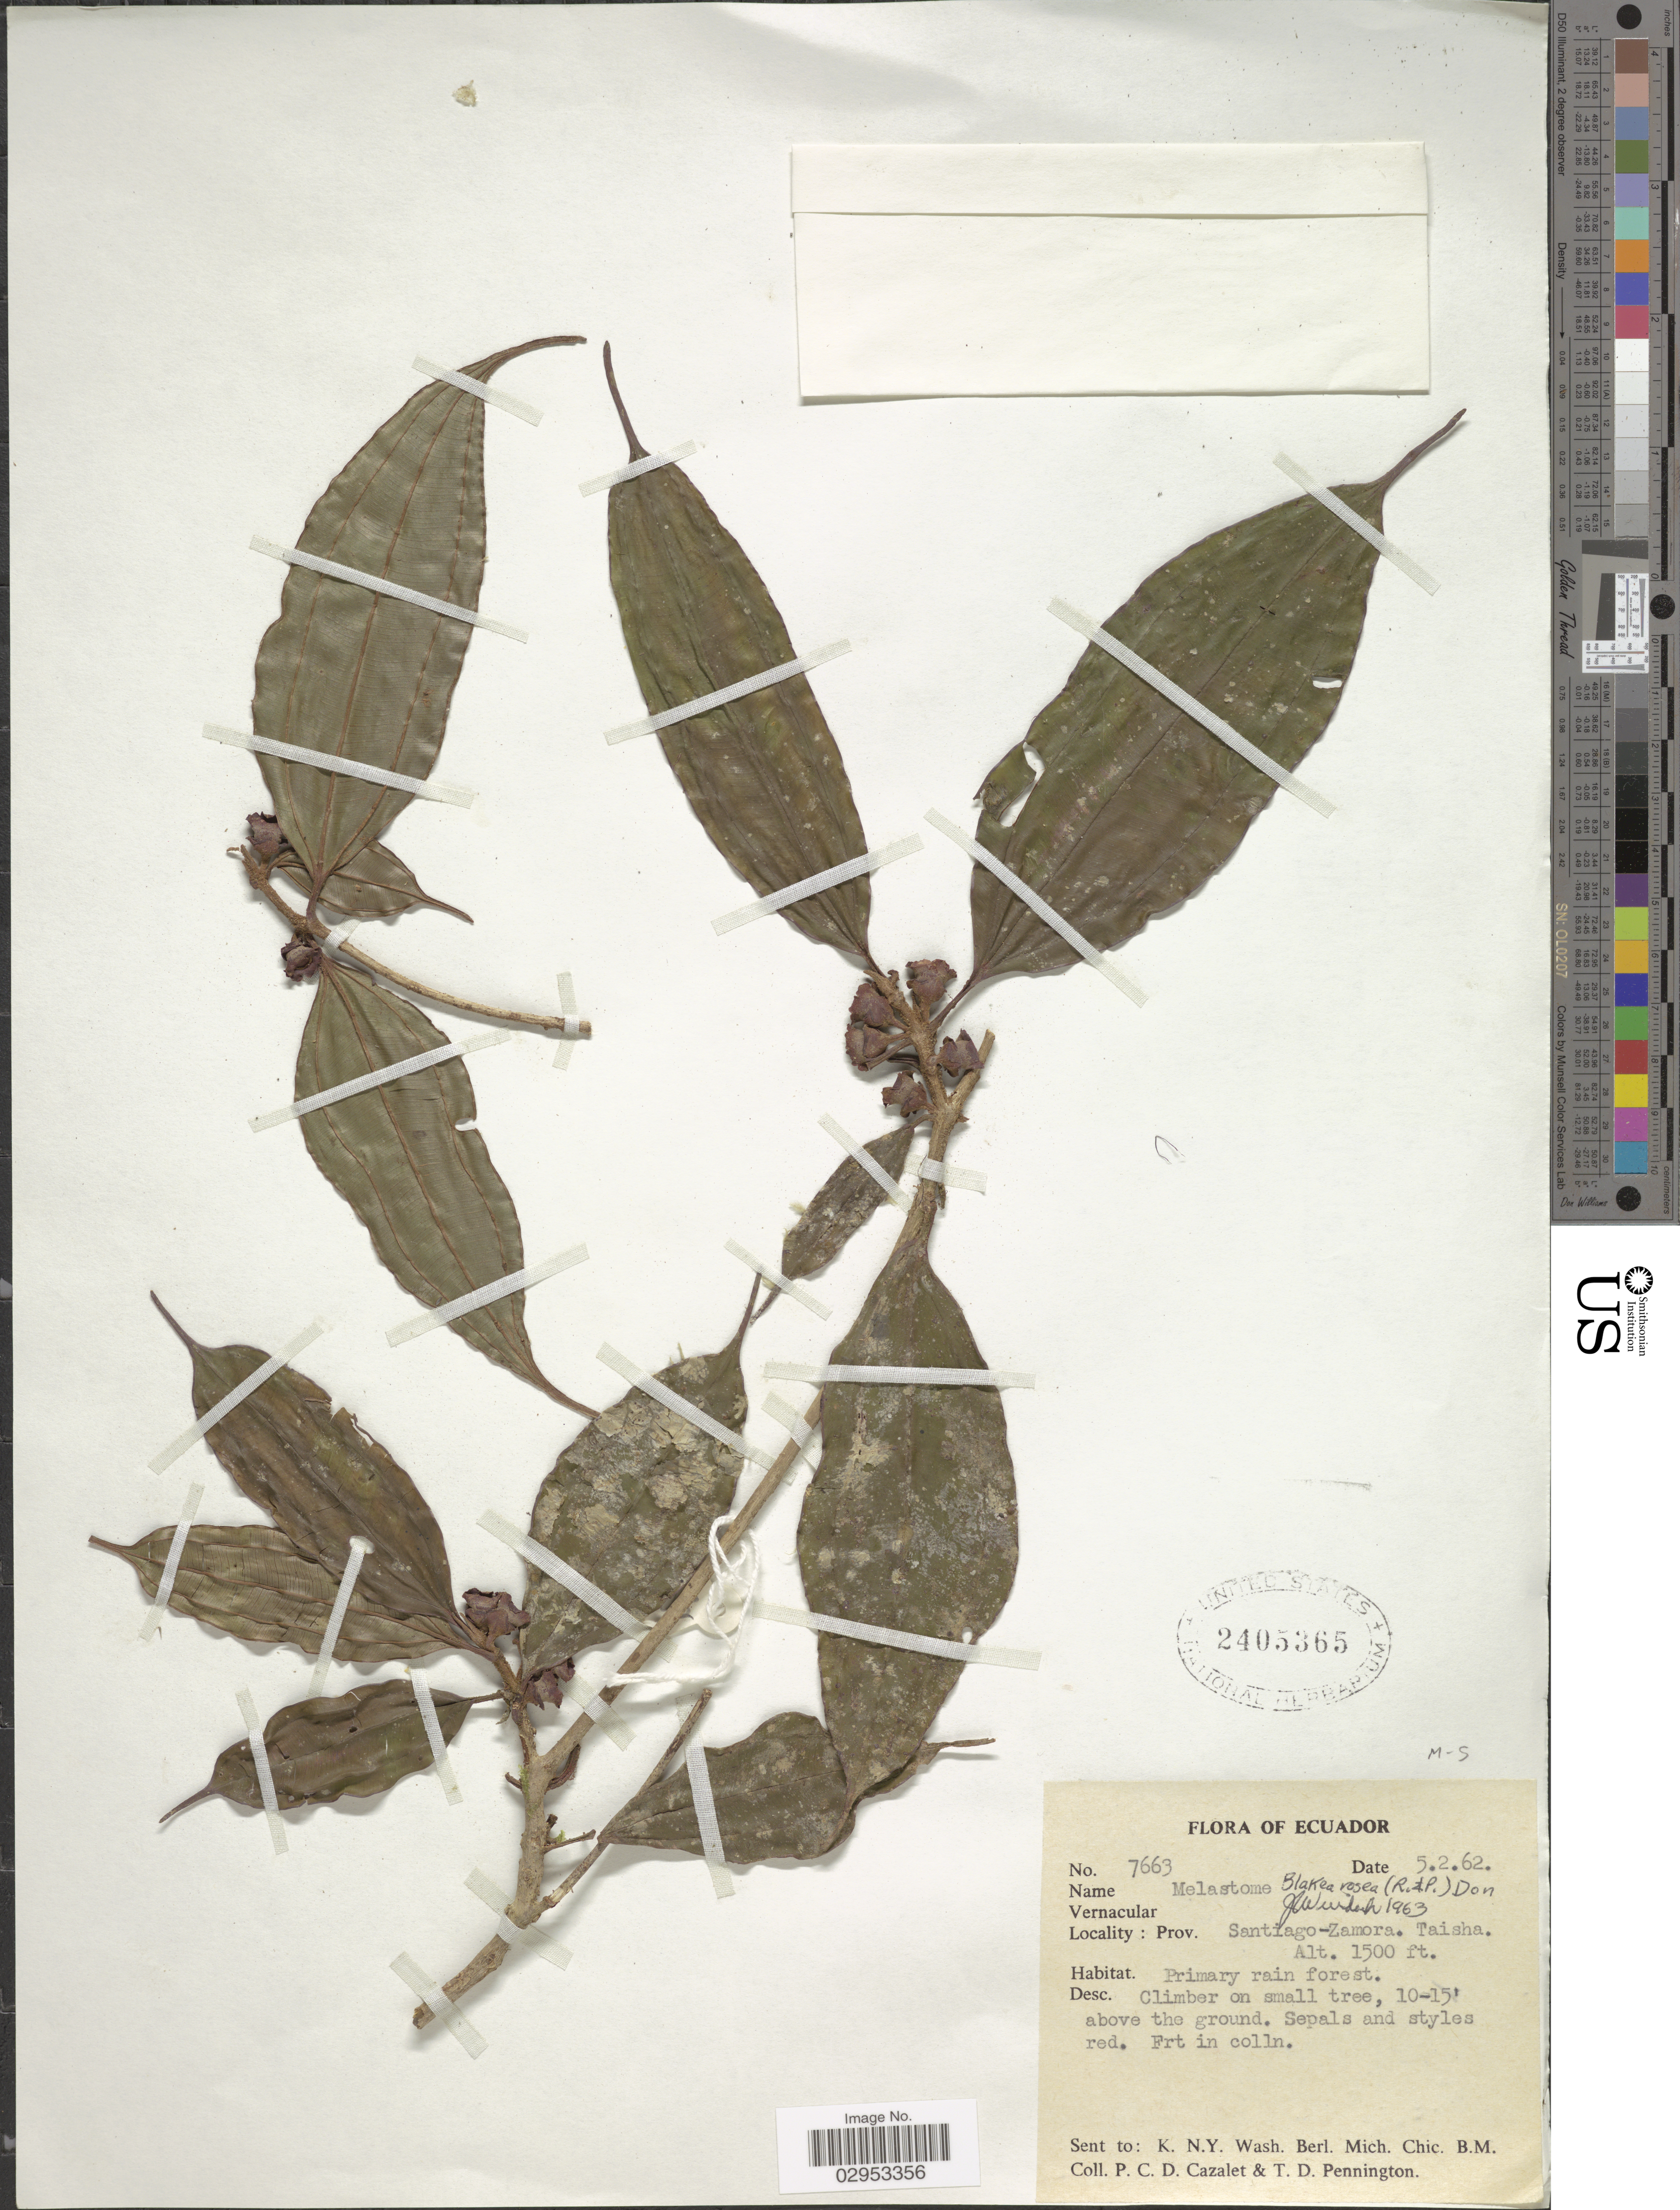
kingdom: Plantae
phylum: Tracheophyta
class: Magnoliopsida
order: Myrtales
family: Melastomataceae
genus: Blakea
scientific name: Blakea rosea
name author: D. Don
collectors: P. C. D. Cazalet & T. D. Pennington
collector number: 7663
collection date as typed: Transcribed d/m/y: 5/2/62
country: Ecuador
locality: Prov. Santiago-Zamora. Taisha.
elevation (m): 457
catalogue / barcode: US 2405365